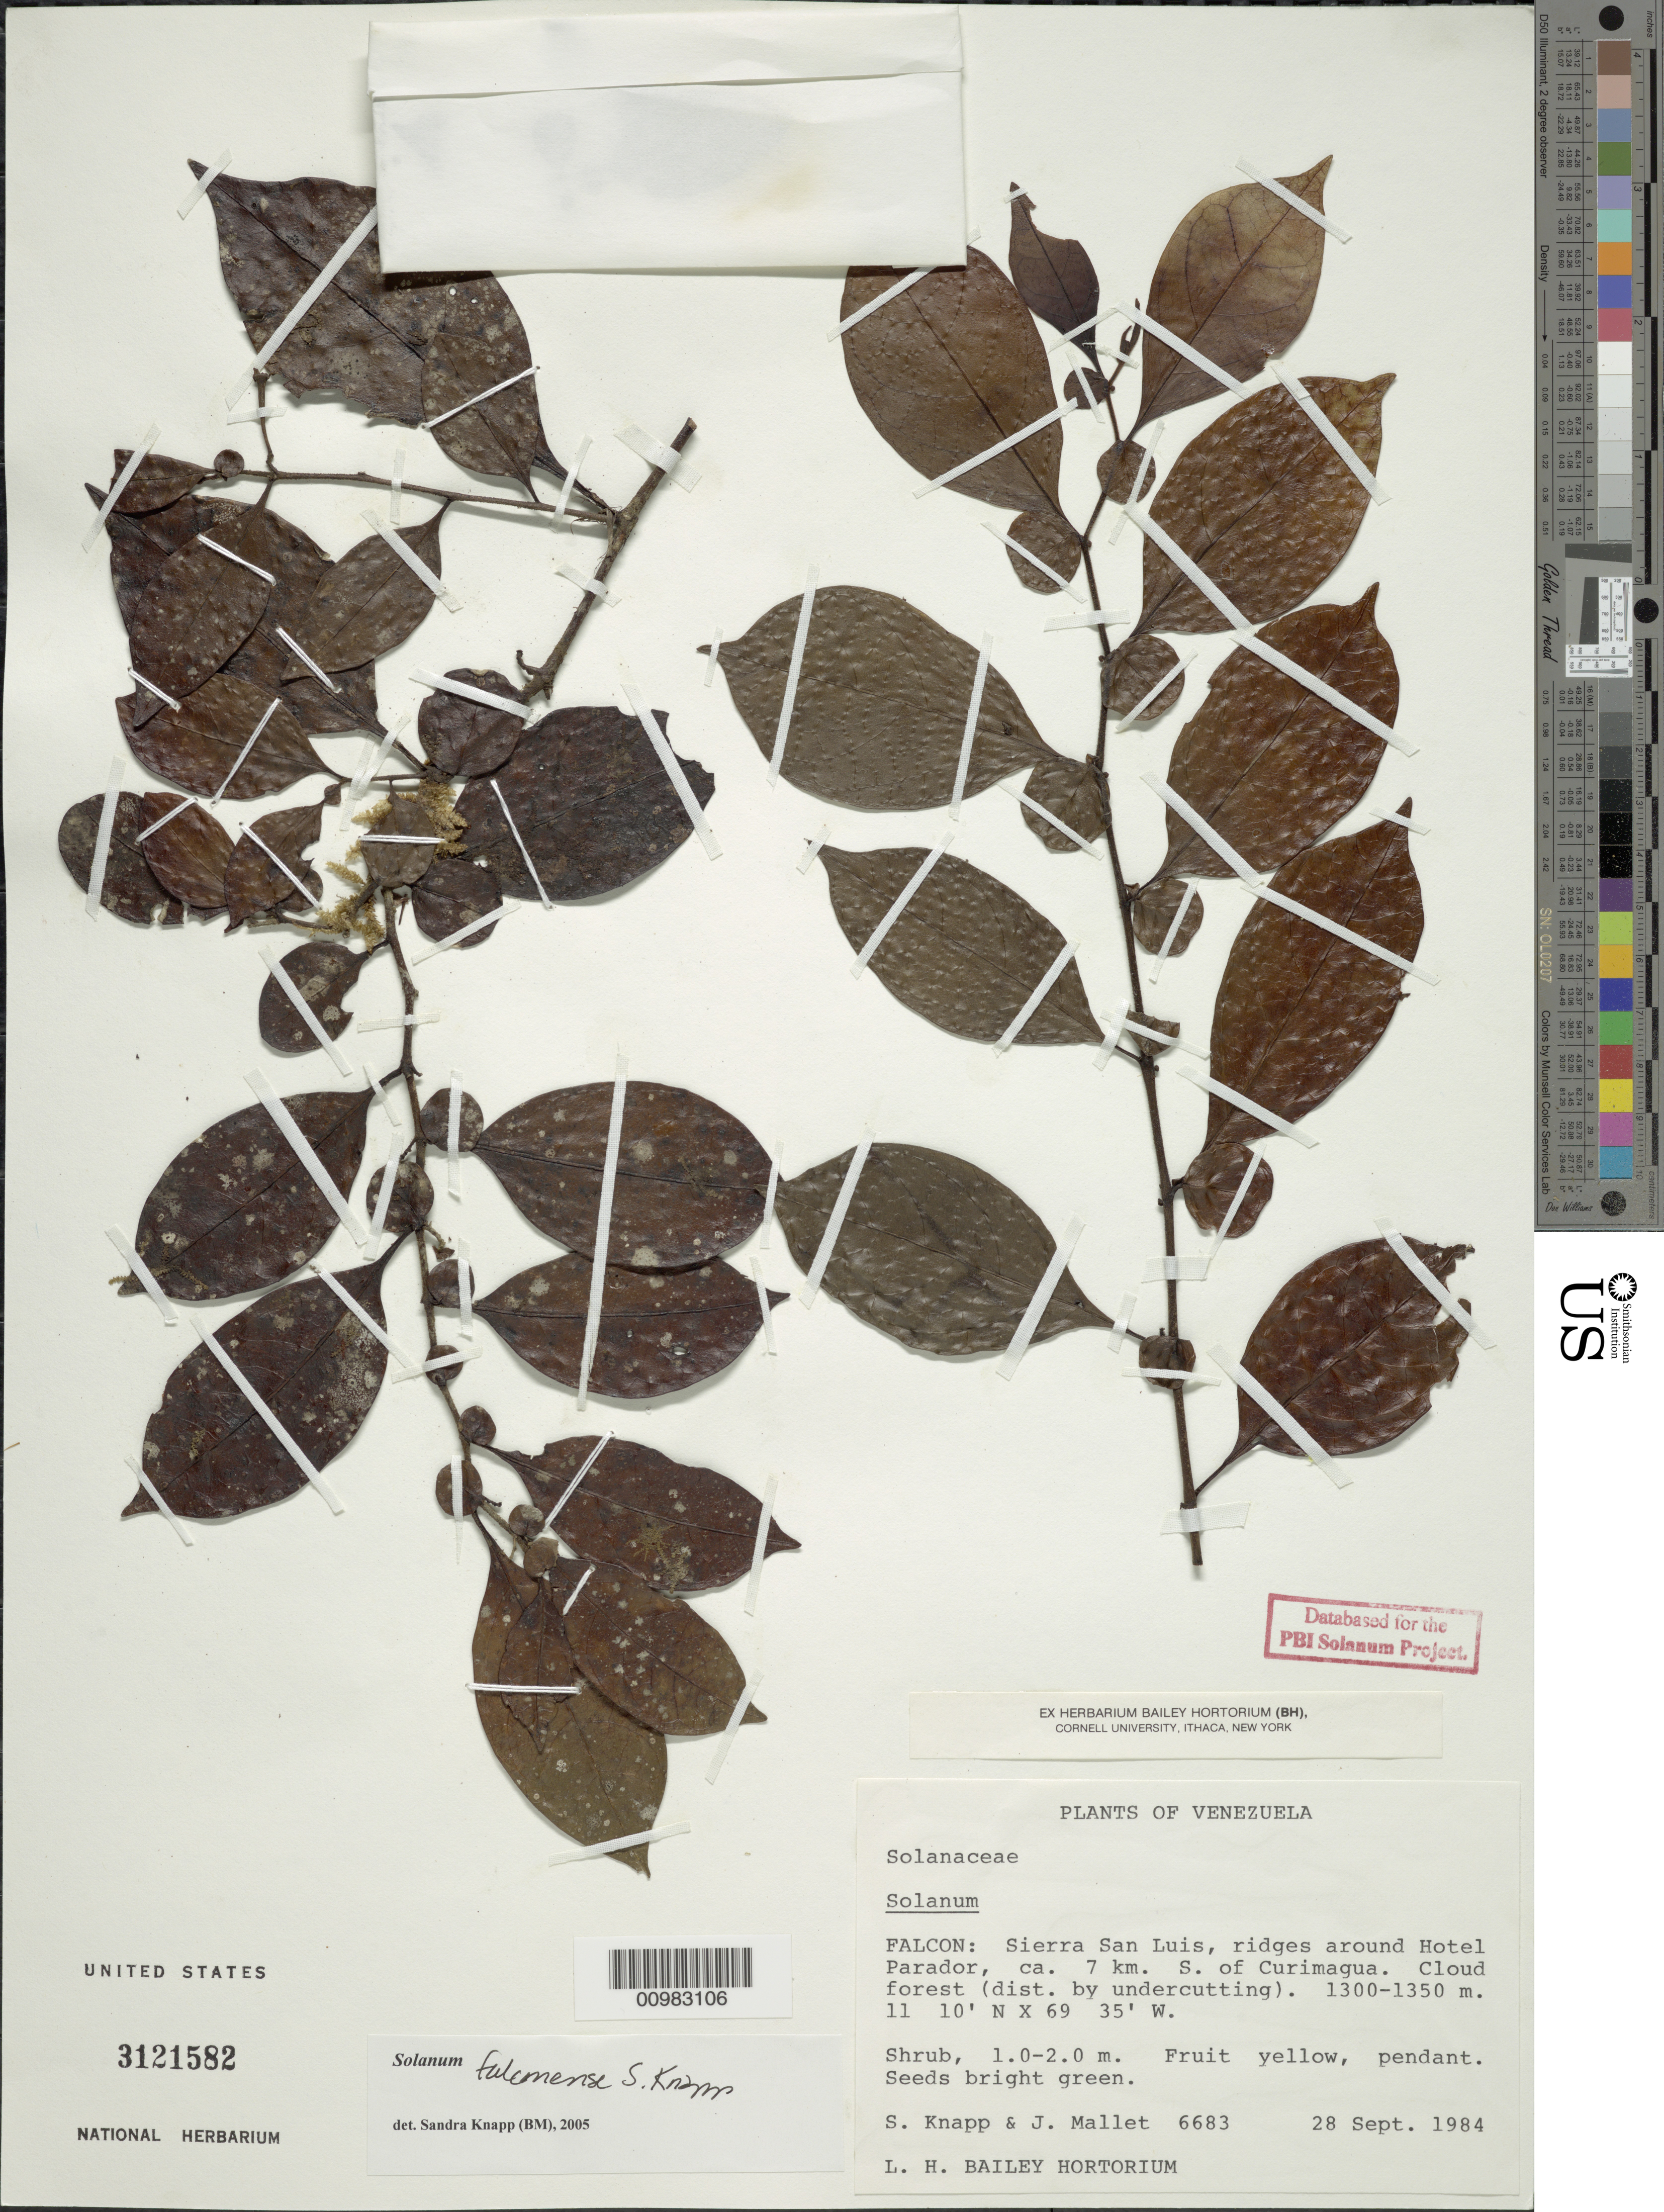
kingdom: Plantae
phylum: Tracheophyta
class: Magnoliopsida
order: Solanales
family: Solanaceae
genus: Solanum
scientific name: Solanum falconense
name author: S. Knapp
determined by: Knapp, S. D.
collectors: S. Knapp & J. Mallet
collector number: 6683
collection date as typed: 28 Sep 1984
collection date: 1984-09-28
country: Venezuela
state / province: Falcón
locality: Sierra San Luis, ridges around Hotel Parador, ca. 7 km S of Curimagua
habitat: cloud forest, distrubed by undercutting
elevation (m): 1300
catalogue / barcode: US 3121582